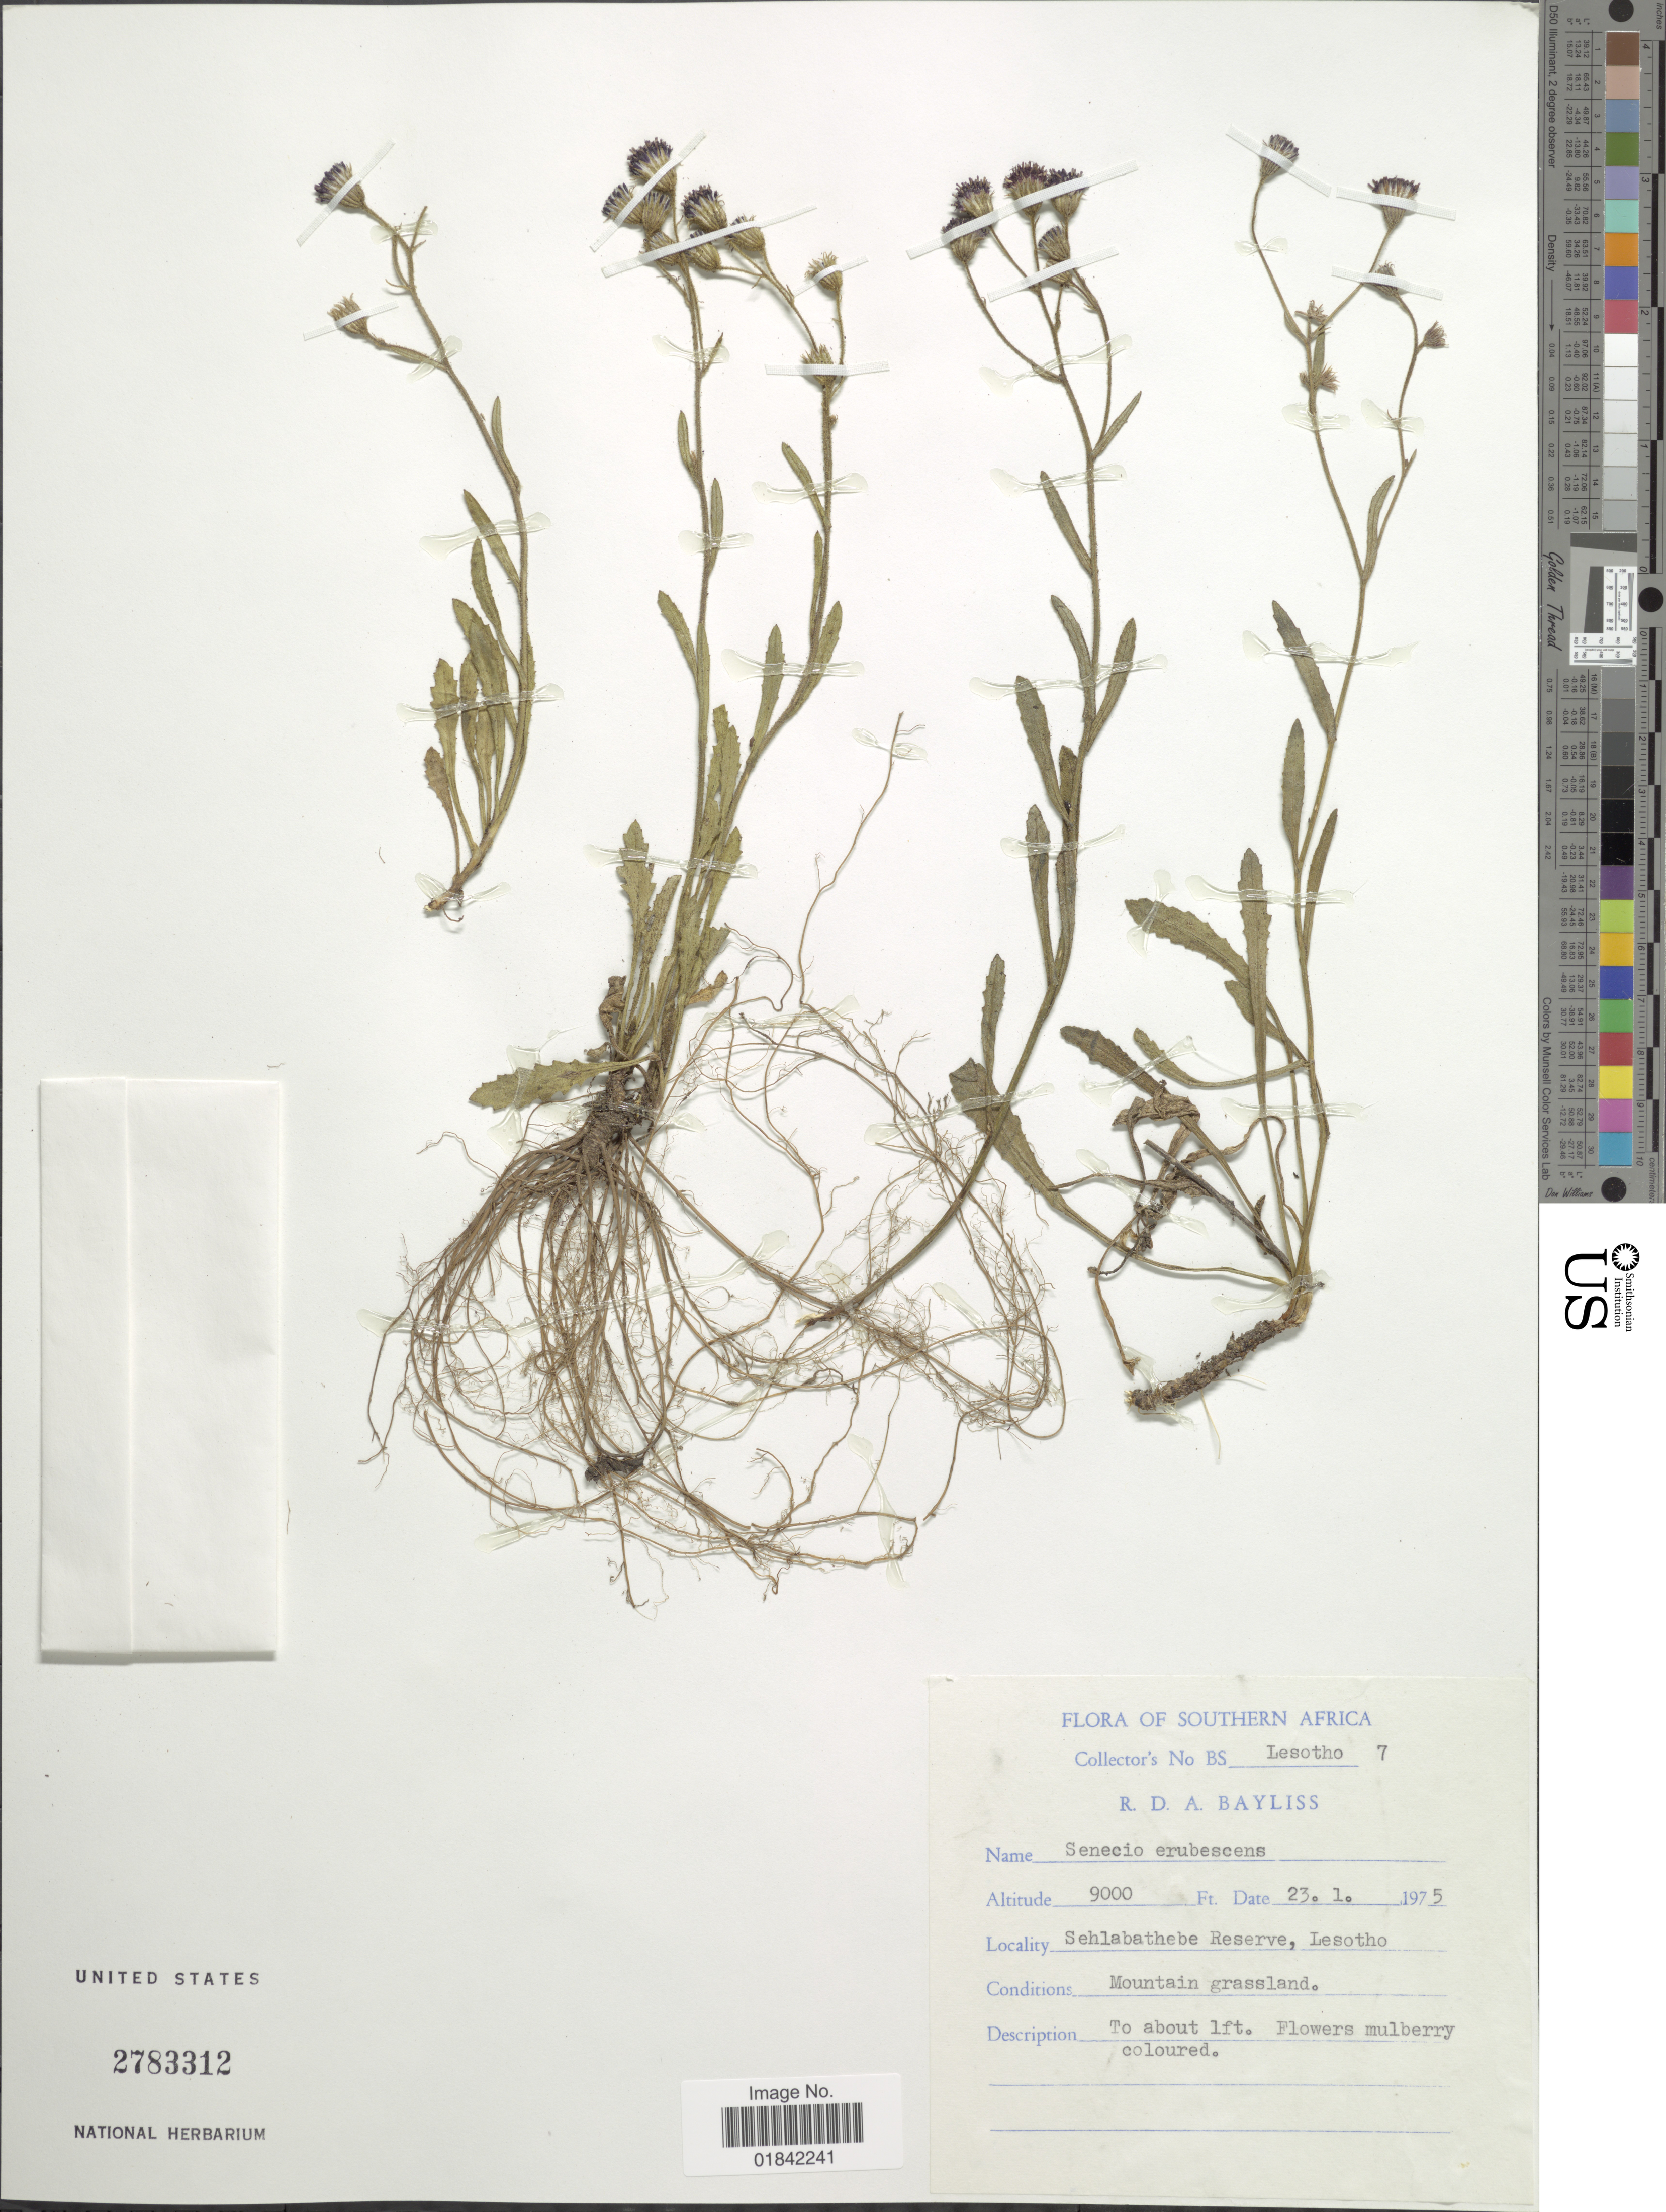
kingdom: Plantae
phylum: Tracheophyta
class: Magnoliopsida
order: Asterales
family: Asteraceae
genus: Senecio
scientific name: Senecio erubescens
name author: Aiton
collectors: R. Bayliss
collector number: BS7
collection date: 1975-01-23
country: Lesotho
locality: Sehlabathebe Reserve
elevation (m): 2743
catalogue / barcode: US 2783312